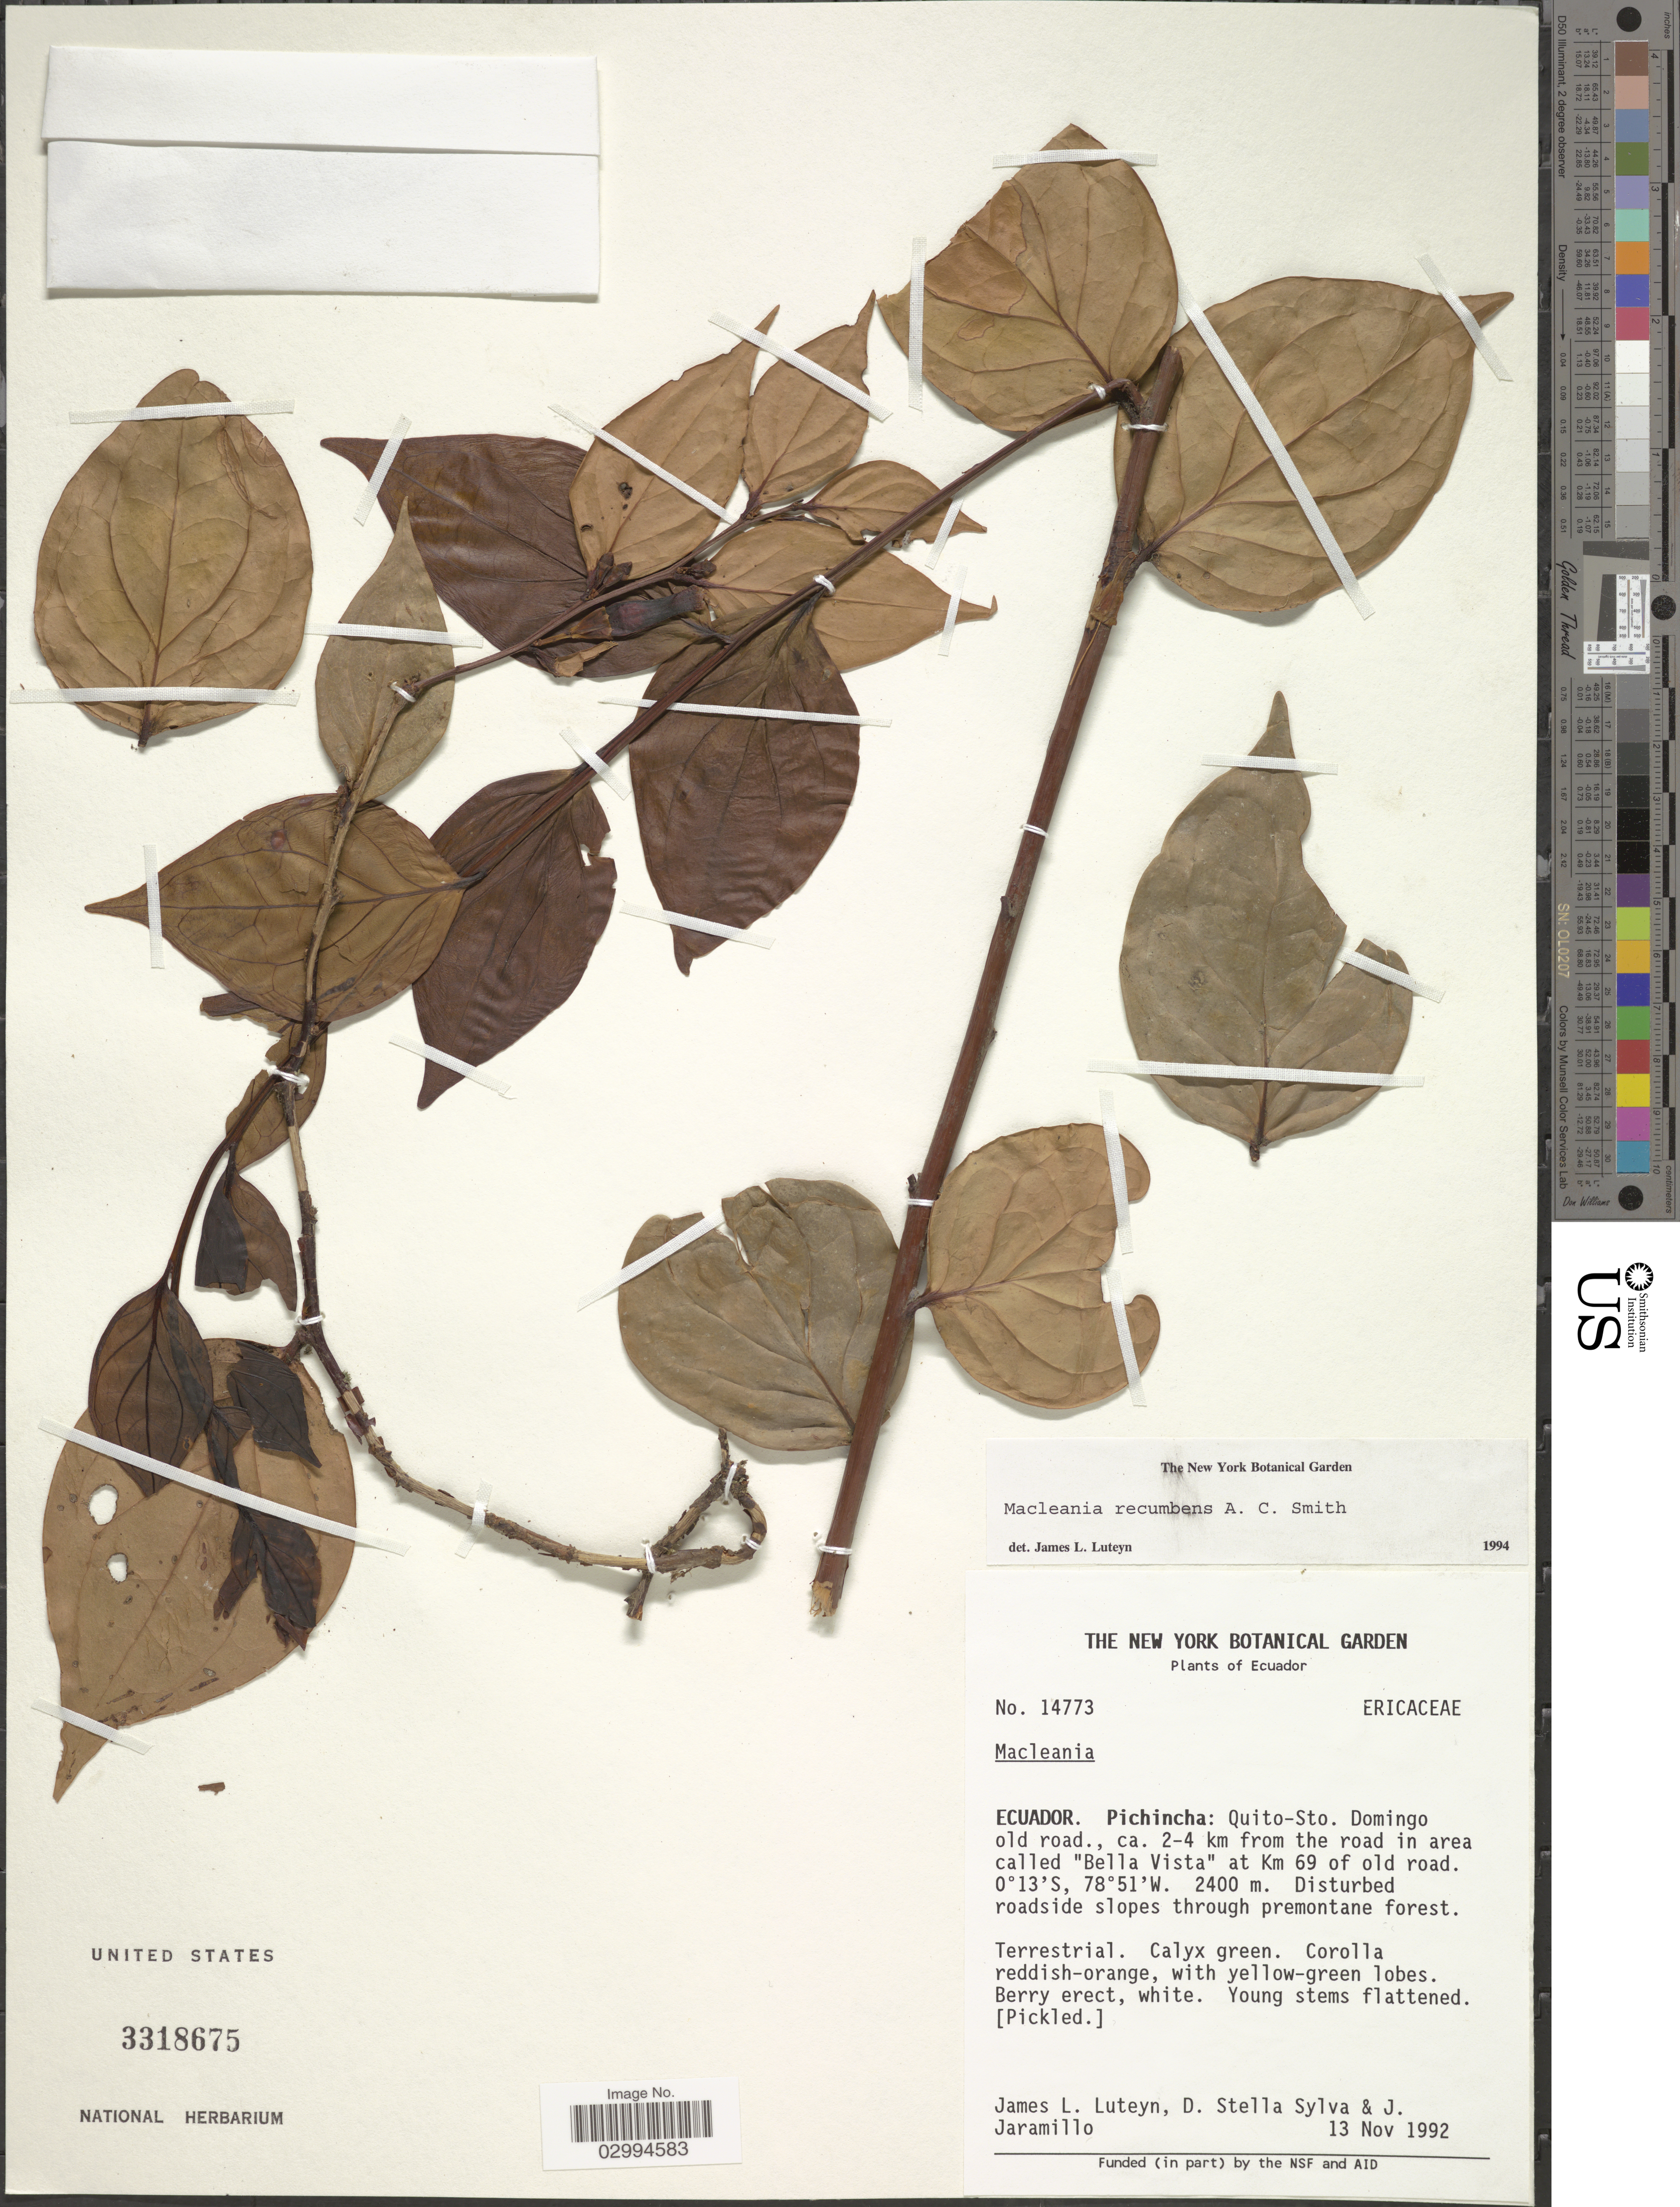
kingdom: Plantae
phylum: Tracheophyta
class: Magnoliopsida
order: Ericales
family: Ericaceae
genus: Macleania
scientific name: Macleania recumbens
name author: A.C. Sm.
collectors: J. L. Luteyn, D. Sylva & J. Jaramillo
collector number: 14773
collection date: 1992-11-13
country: Ecuador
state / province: Pichincha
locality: Quito-Sto. Domingo old road., ca. 2-4 km from the road in area called "Belle Vista" at Km 69 of old road.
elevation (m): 2400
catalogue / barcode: US 3318675